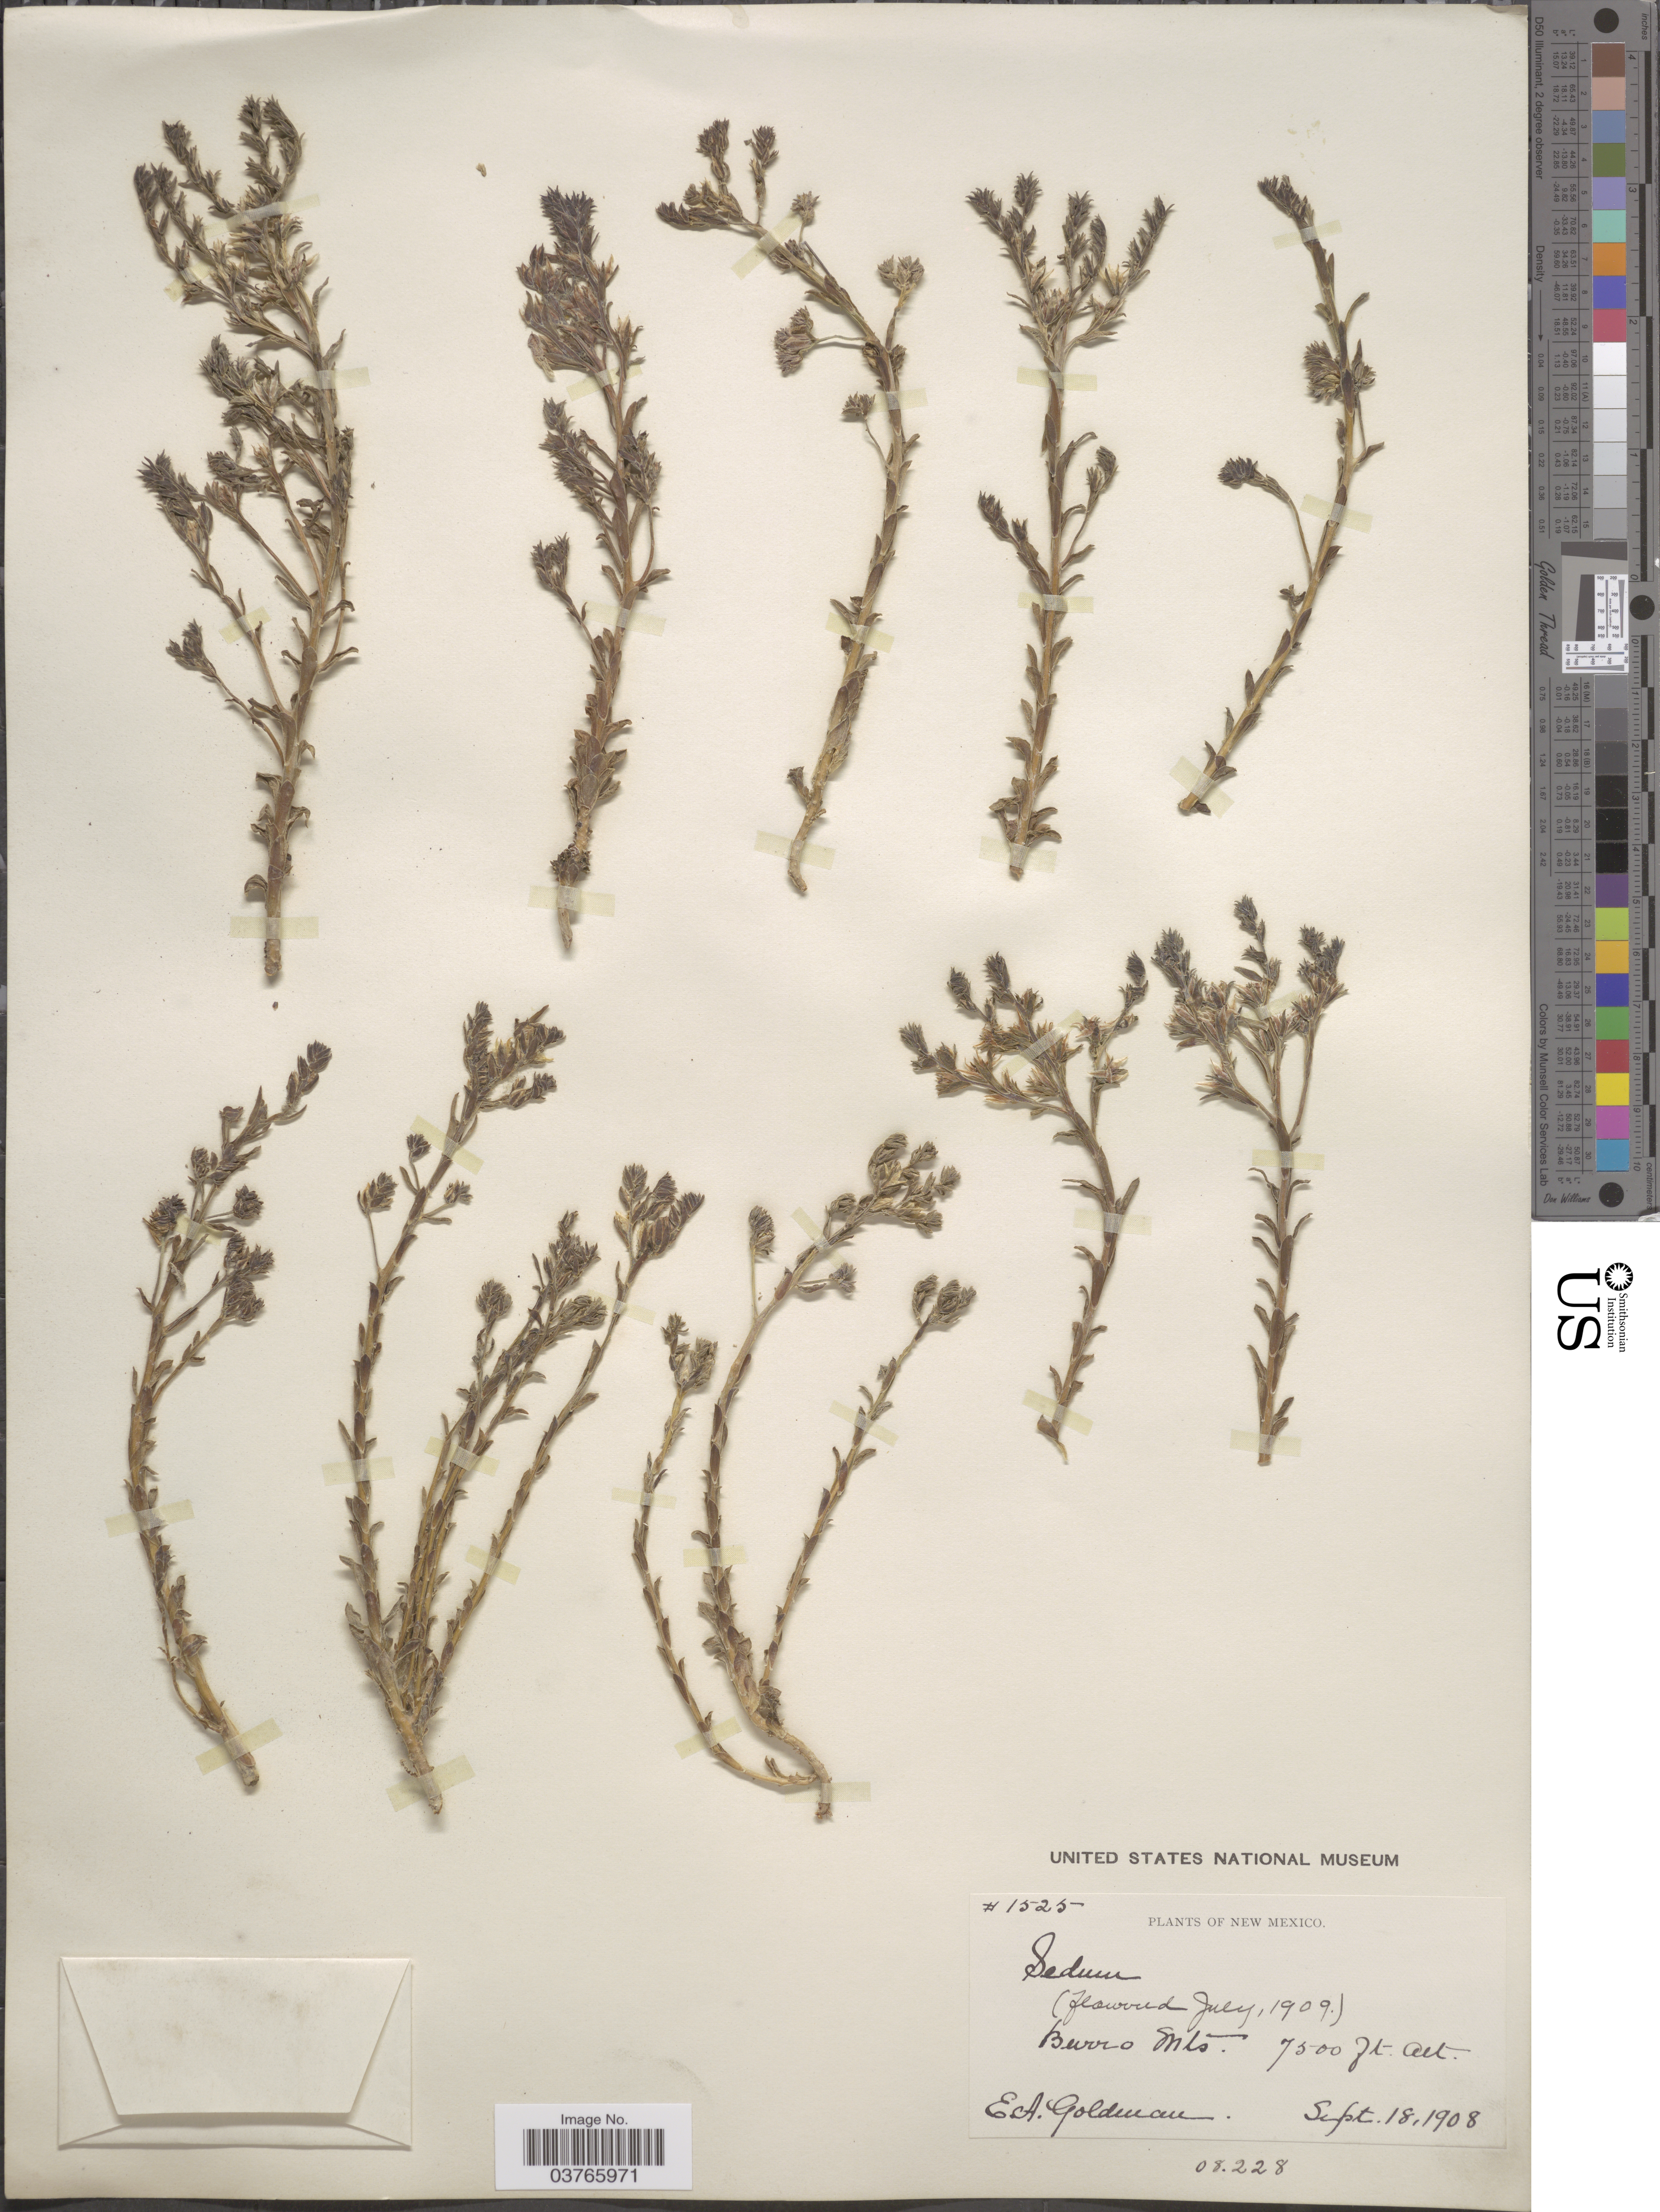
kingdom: Plantae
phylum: Tracheophyta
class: Magnoliopsida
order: Saxifragales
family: Crassulaceae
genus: Sedum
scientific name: Sedum griffithsii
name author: Rose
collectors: E. A. Goldman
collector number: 1525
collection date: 1908-09-18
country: United States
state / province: New Mexico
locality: Burro Mts.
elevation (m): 2286